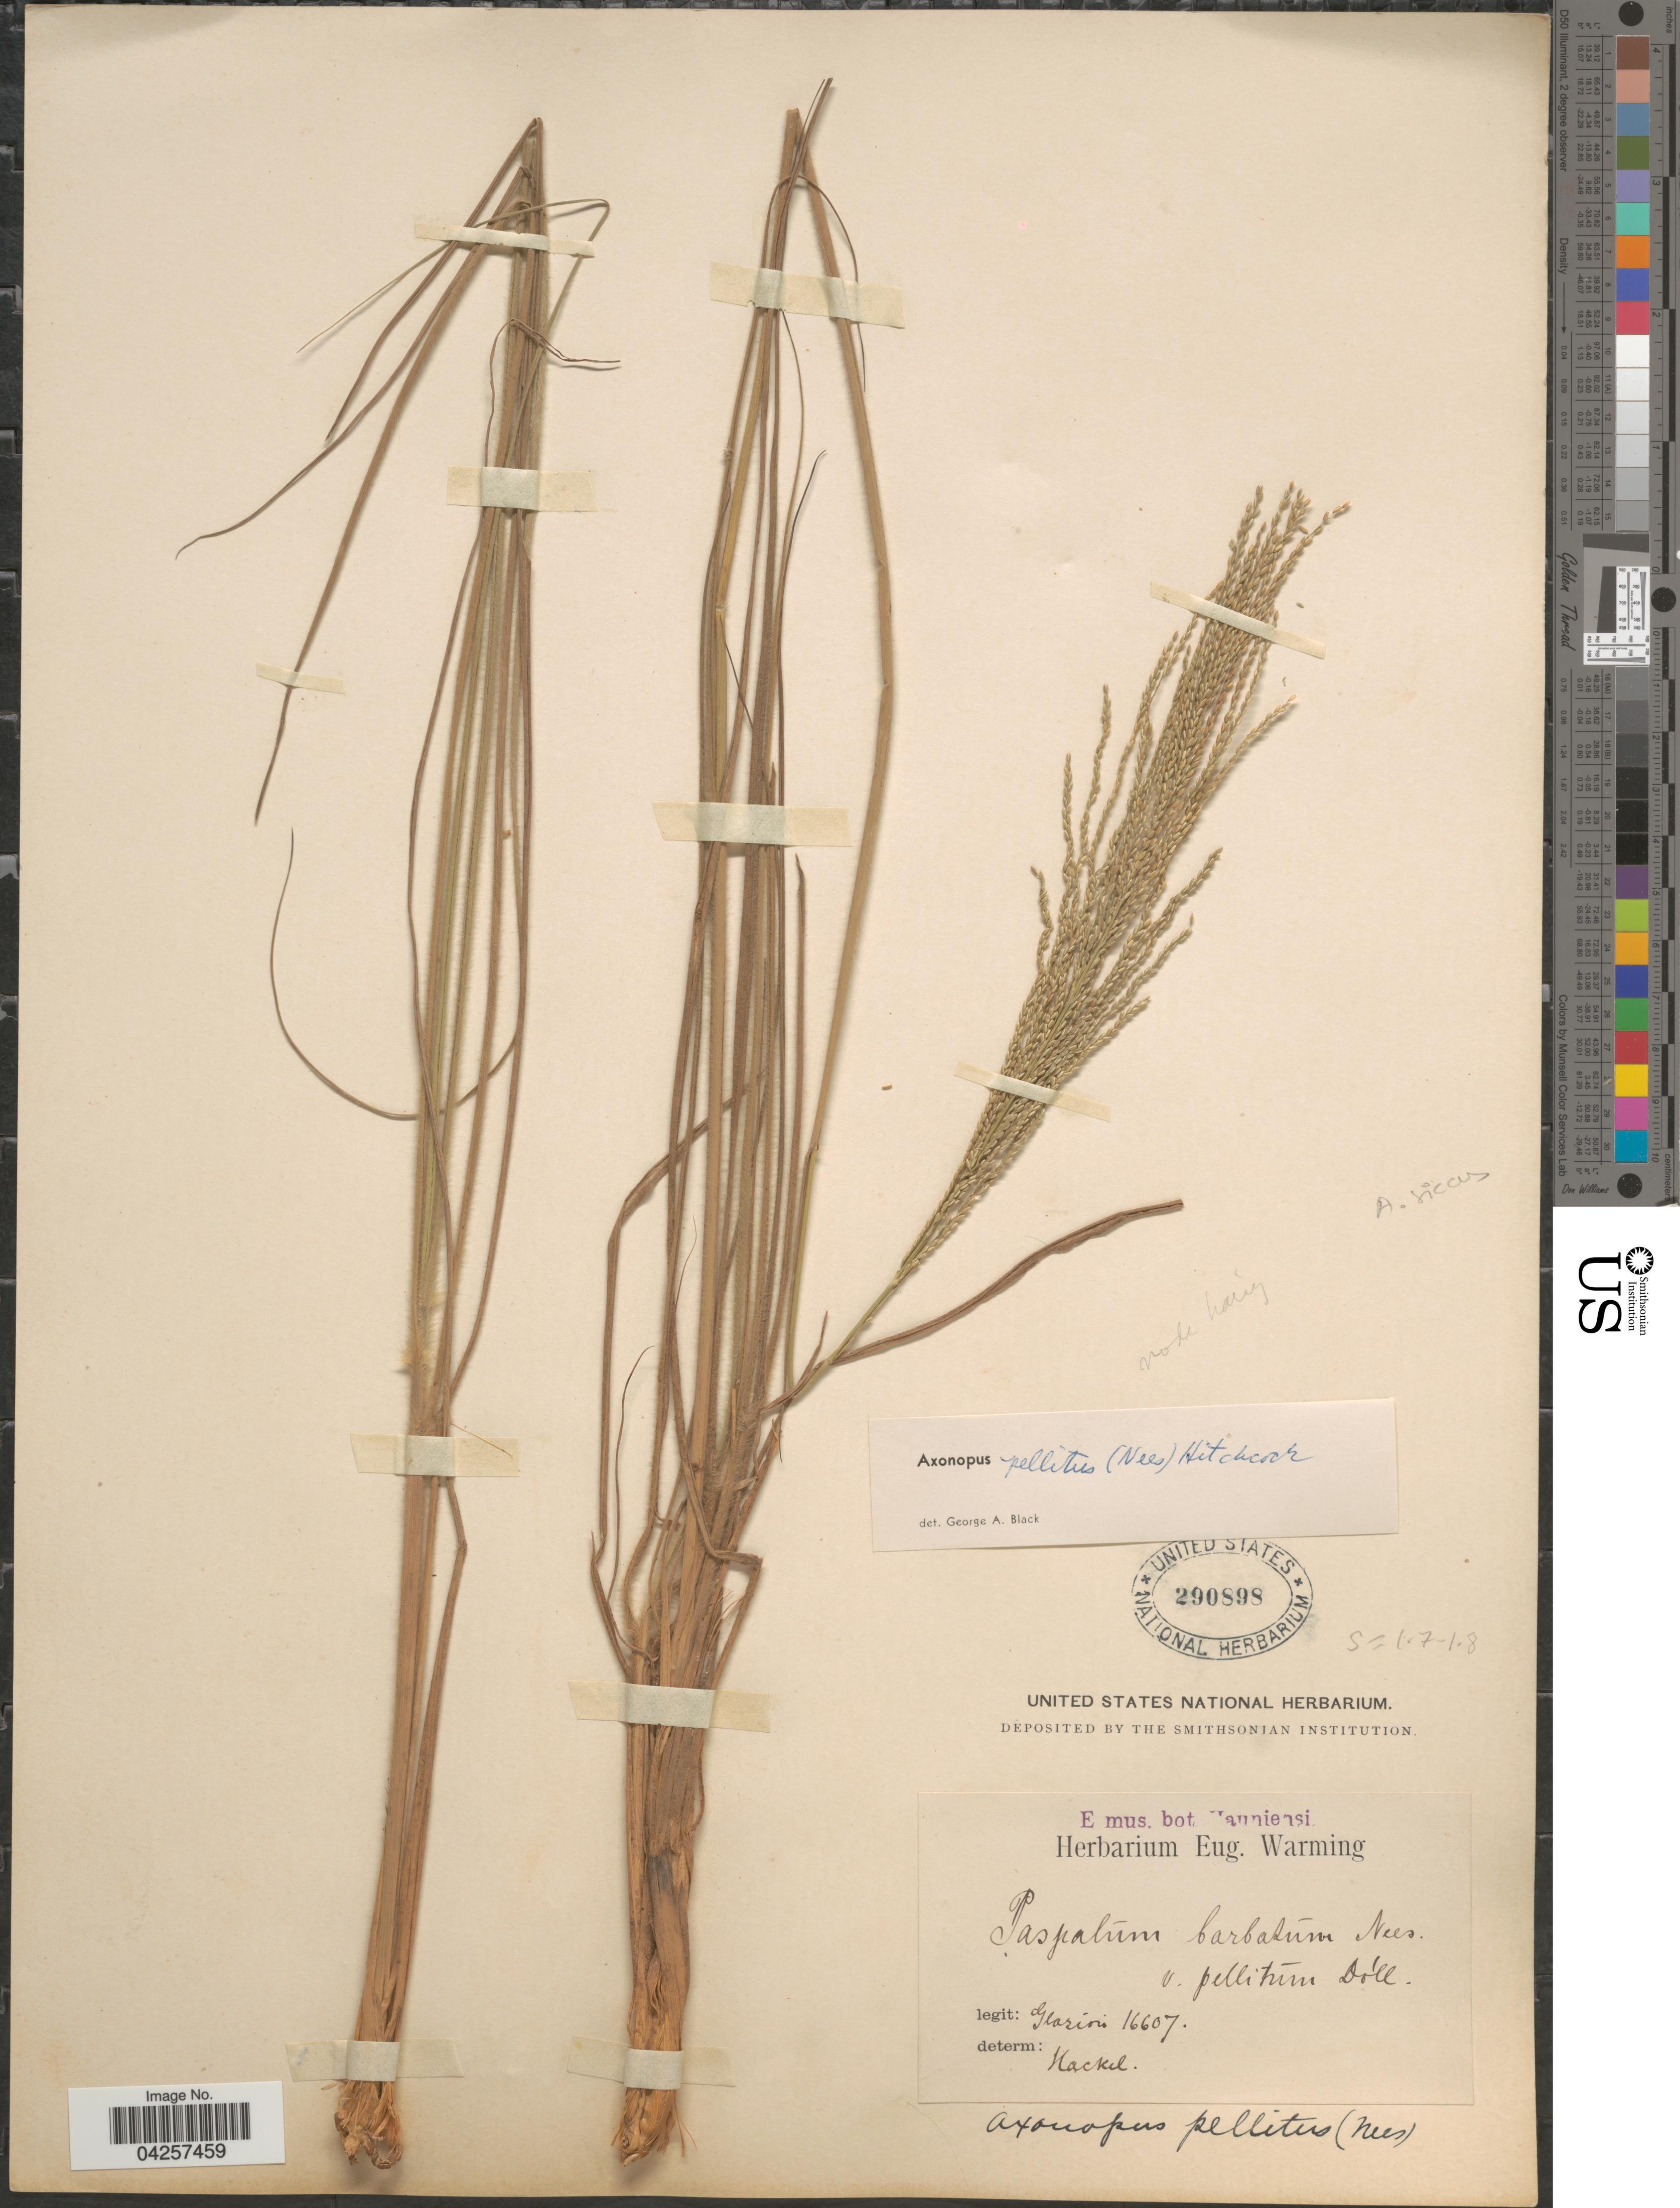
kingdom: Plantae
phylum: Tracheophyta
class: Liliopsida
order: Poales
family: Poaceae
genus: Axonopus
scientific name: Axonopus pellitus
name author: (Nees) Hitchc. & Chase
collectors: Glaziou, --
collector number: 16607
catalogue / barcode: US 290898